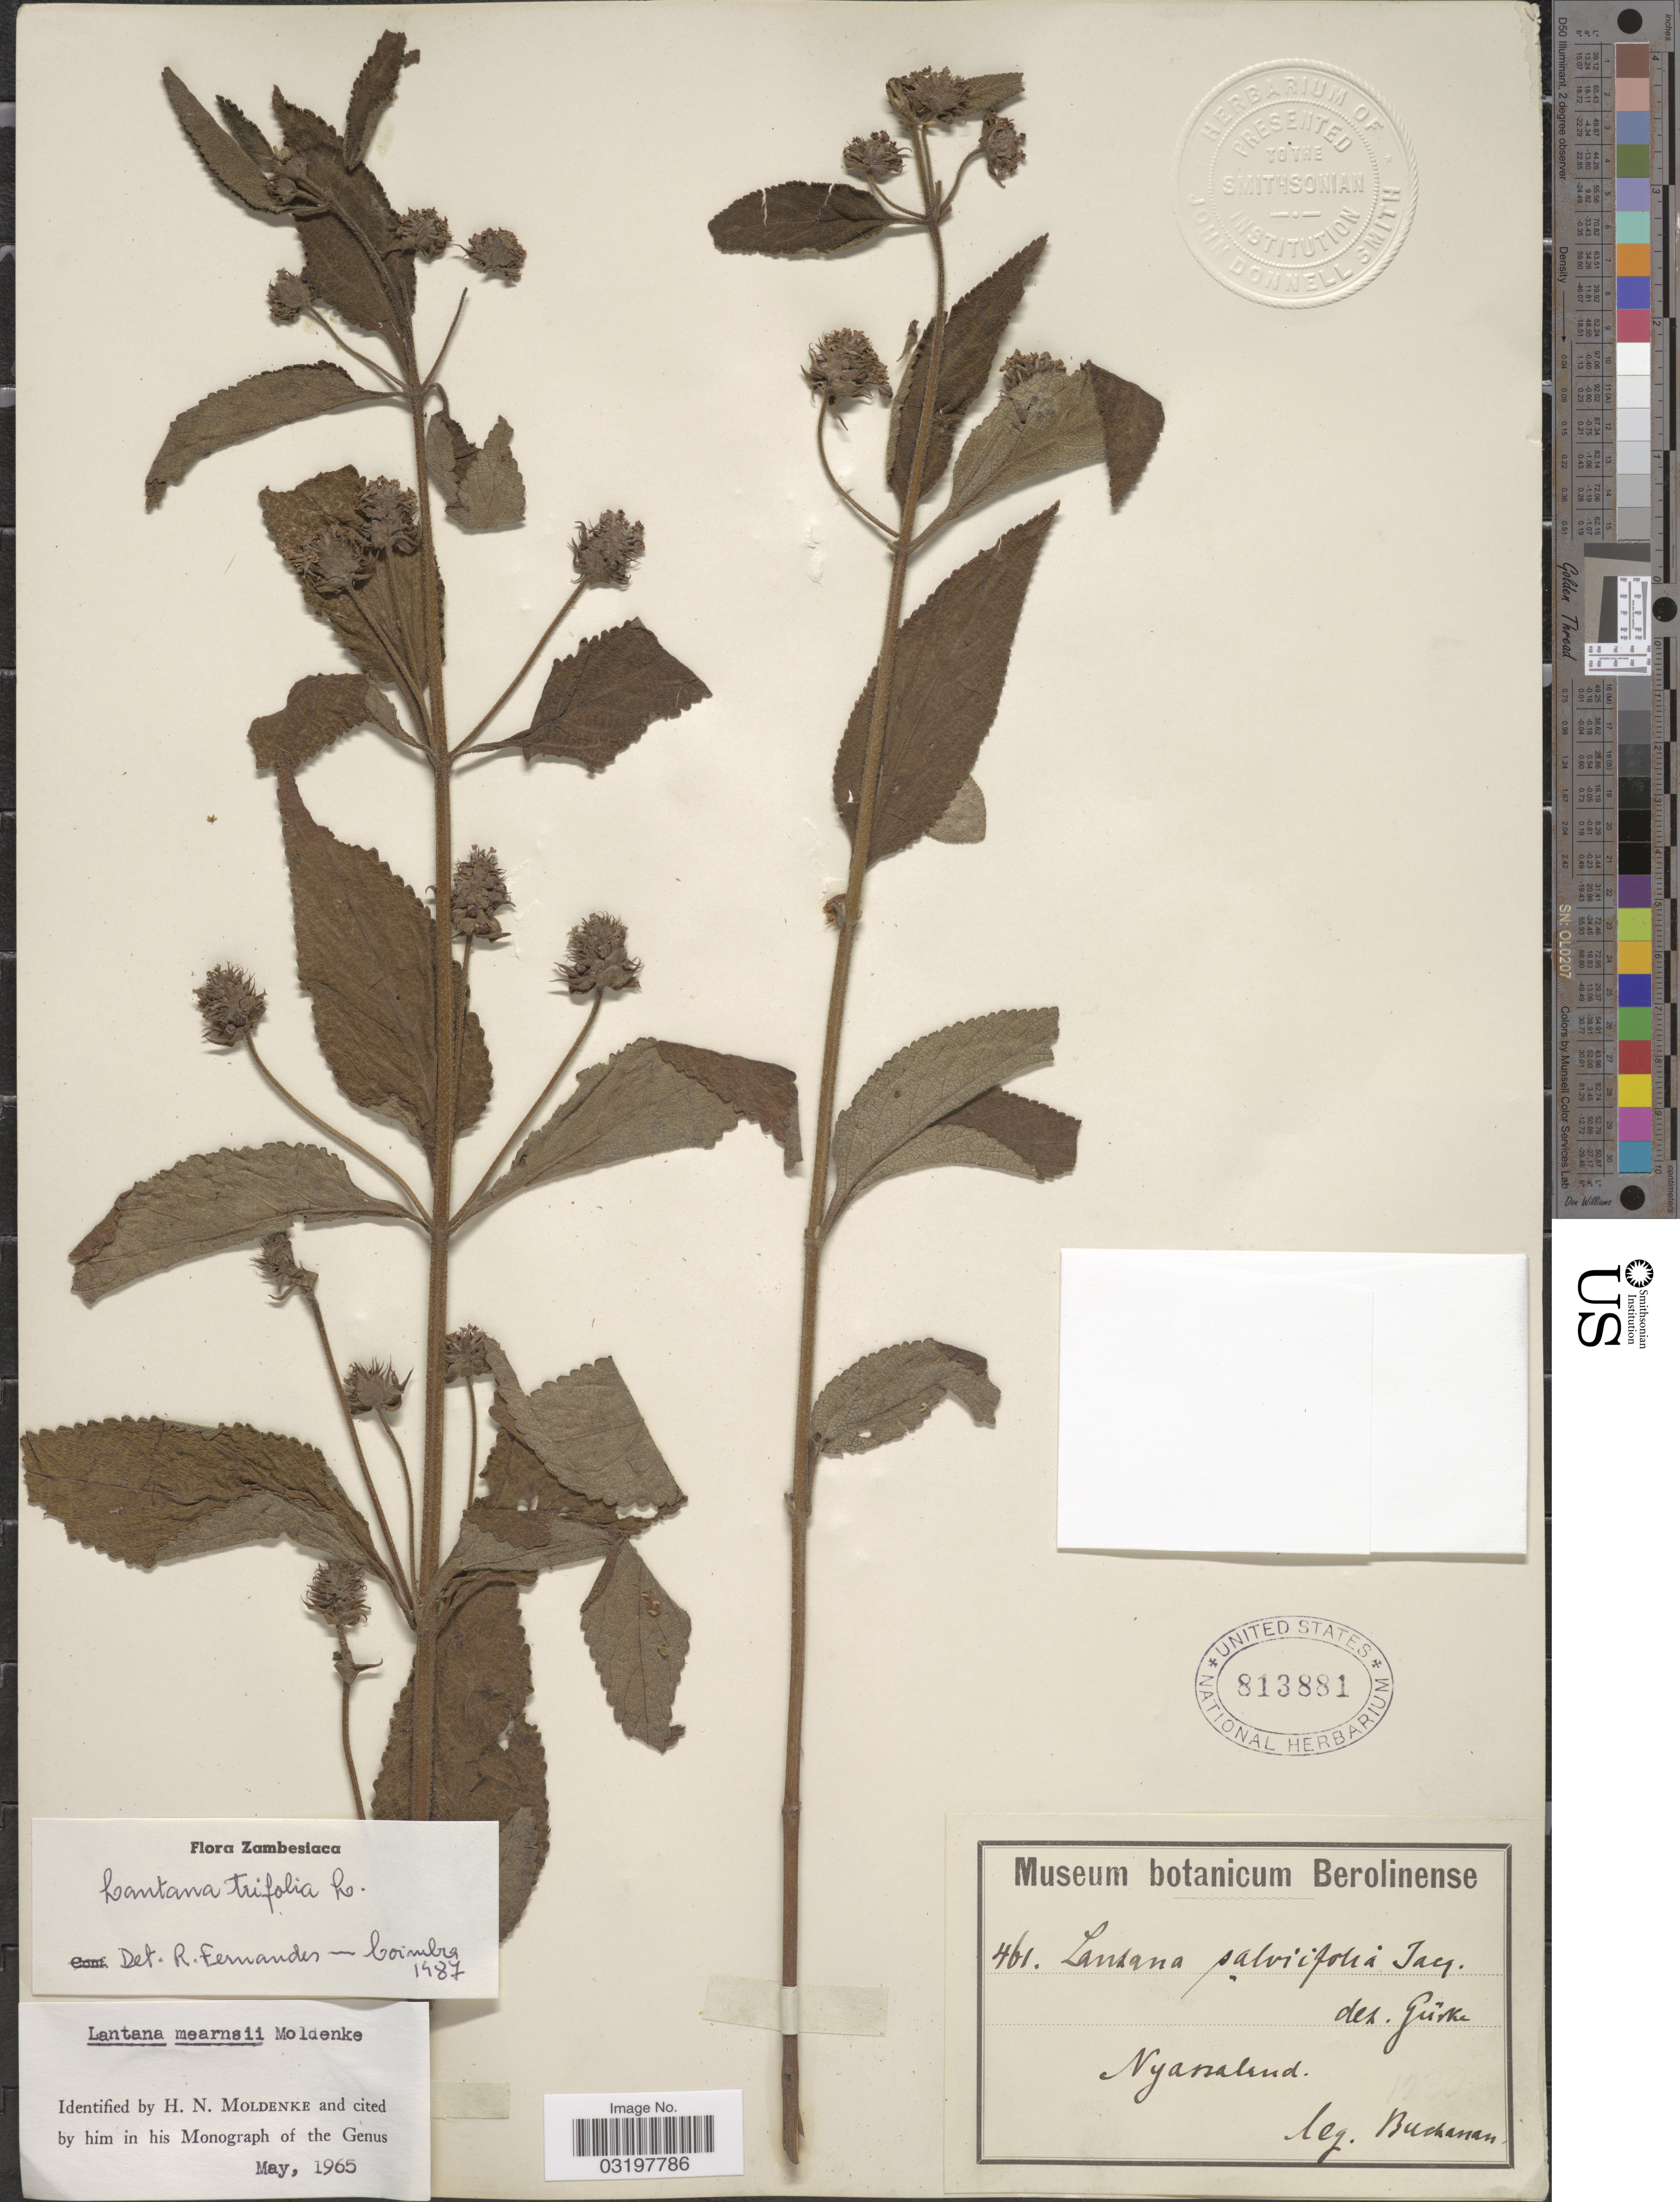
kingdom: Plantae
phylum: Tracheophyta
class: Magnoliopsida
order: Lamiales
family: Verbenaceae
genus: Lantana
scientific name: Lantana trifolia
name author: L.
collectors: -. Buchanan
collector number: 461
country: Malawi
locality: Nyasaland.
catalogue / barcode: US 813881